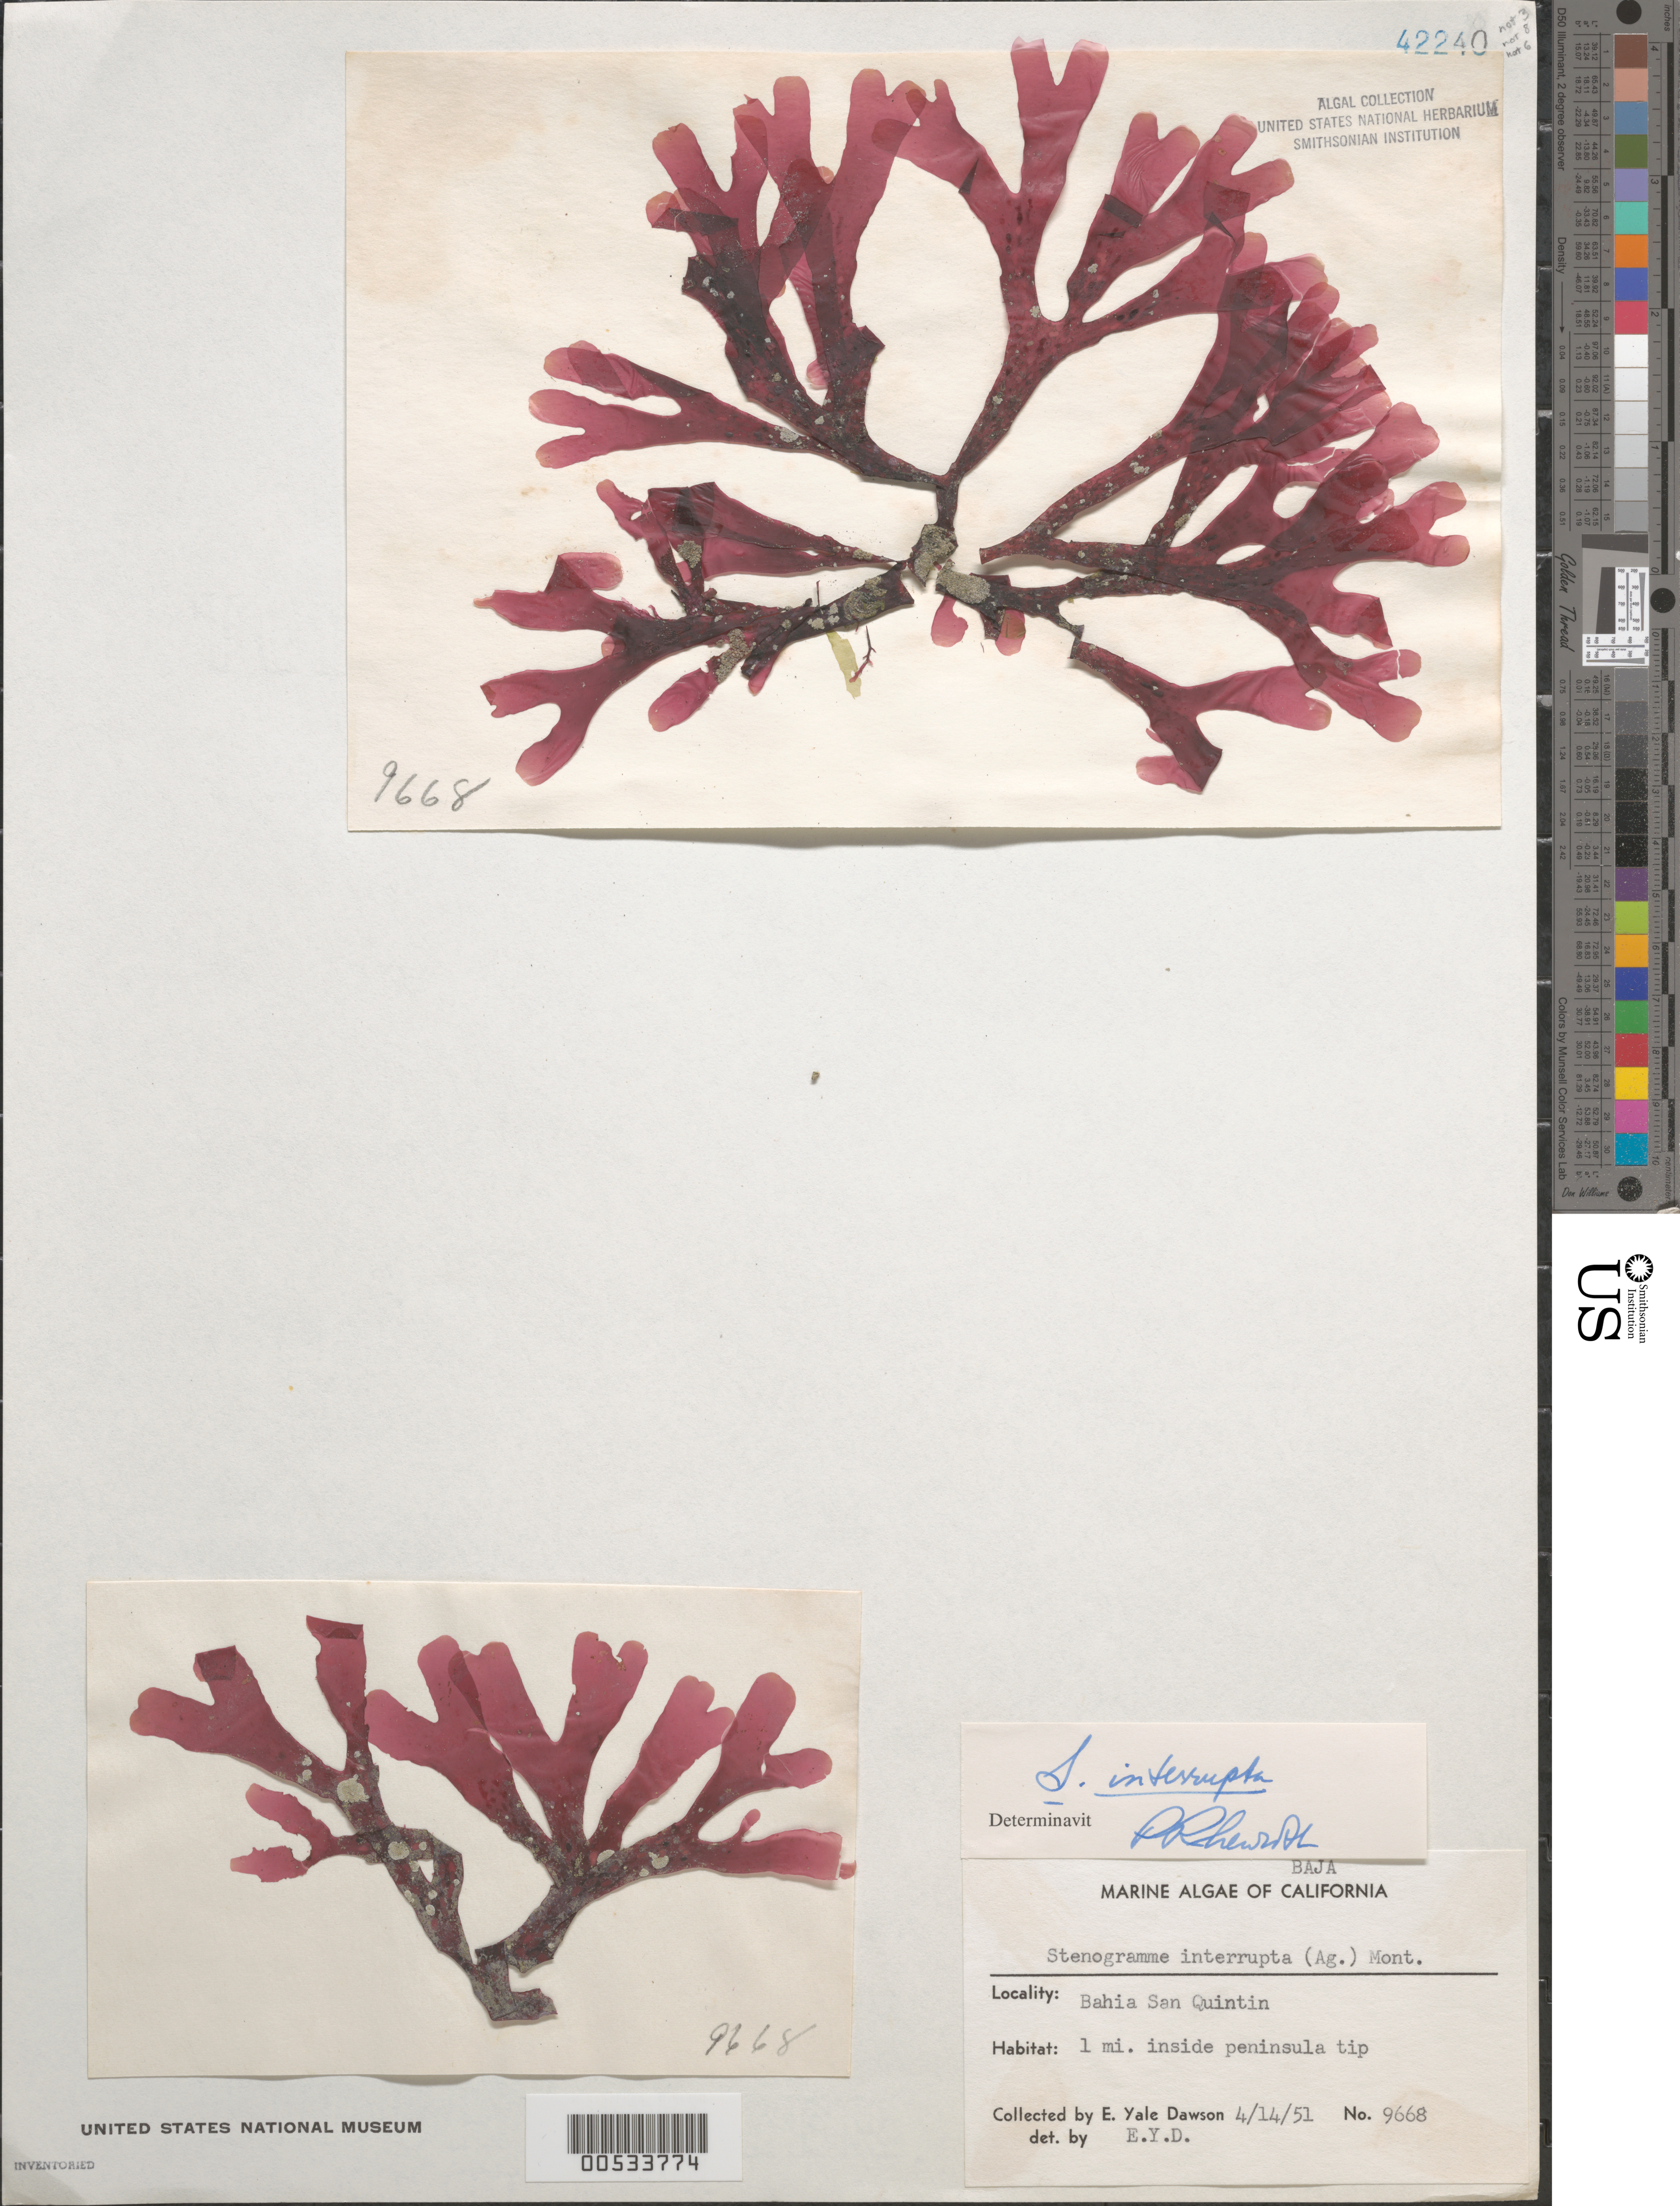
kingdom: Plantae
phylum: Rhodophyta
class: Florideophyceae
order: Gigartinales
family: Phyllophoraceae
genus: Stenogramma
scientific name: Stenogramma interruptum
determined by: Newroth, P. R.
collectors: E. Y. Dawson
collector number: EYD 9668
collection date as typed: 14 Apr 1951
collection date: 1951-04-14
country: Mexico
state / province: Baja California Norte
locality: Bahia San Quintin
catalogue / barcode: US 42240